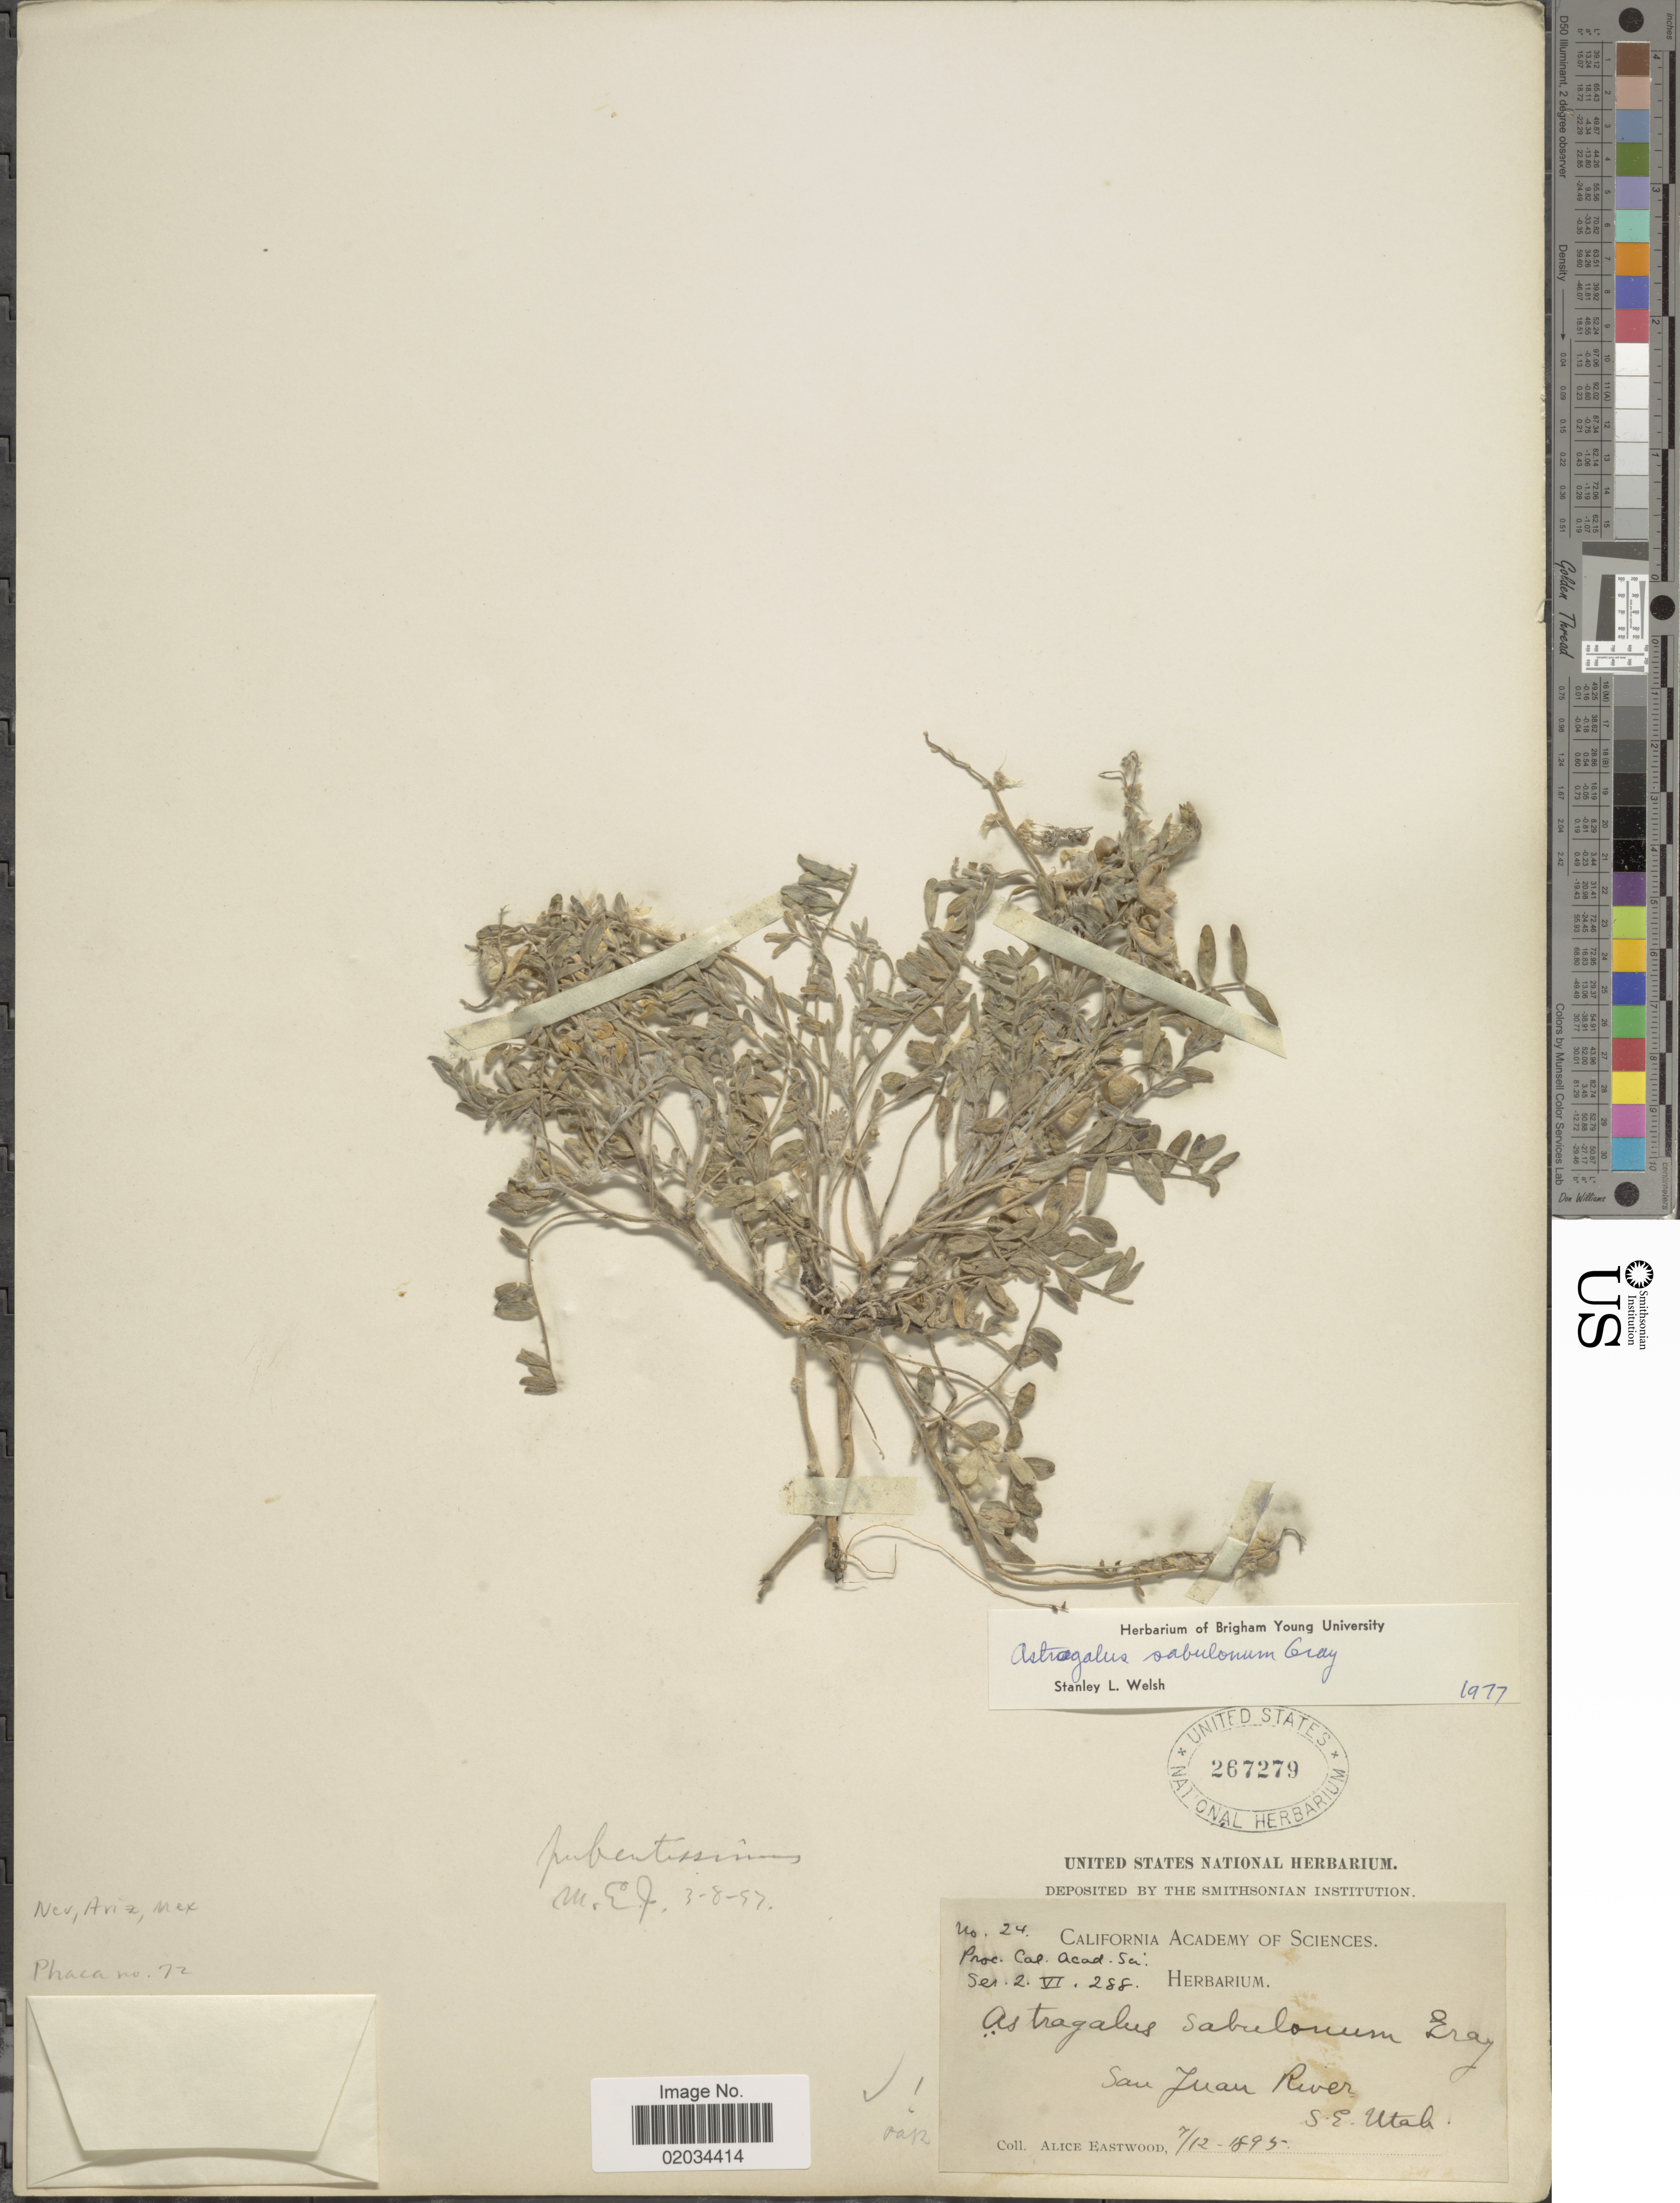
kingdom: Plantae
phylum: Tracheophyta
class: Magnoliopsida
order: Fabales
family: Fabaceae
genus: Astragalus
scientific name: Astragalus sabulonum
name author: A. Gray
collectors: A. Eastwood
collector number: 24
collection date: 1895-07-12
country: United States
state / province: Utah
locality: San Juan River, S. E. Utah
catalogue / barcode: US 267279